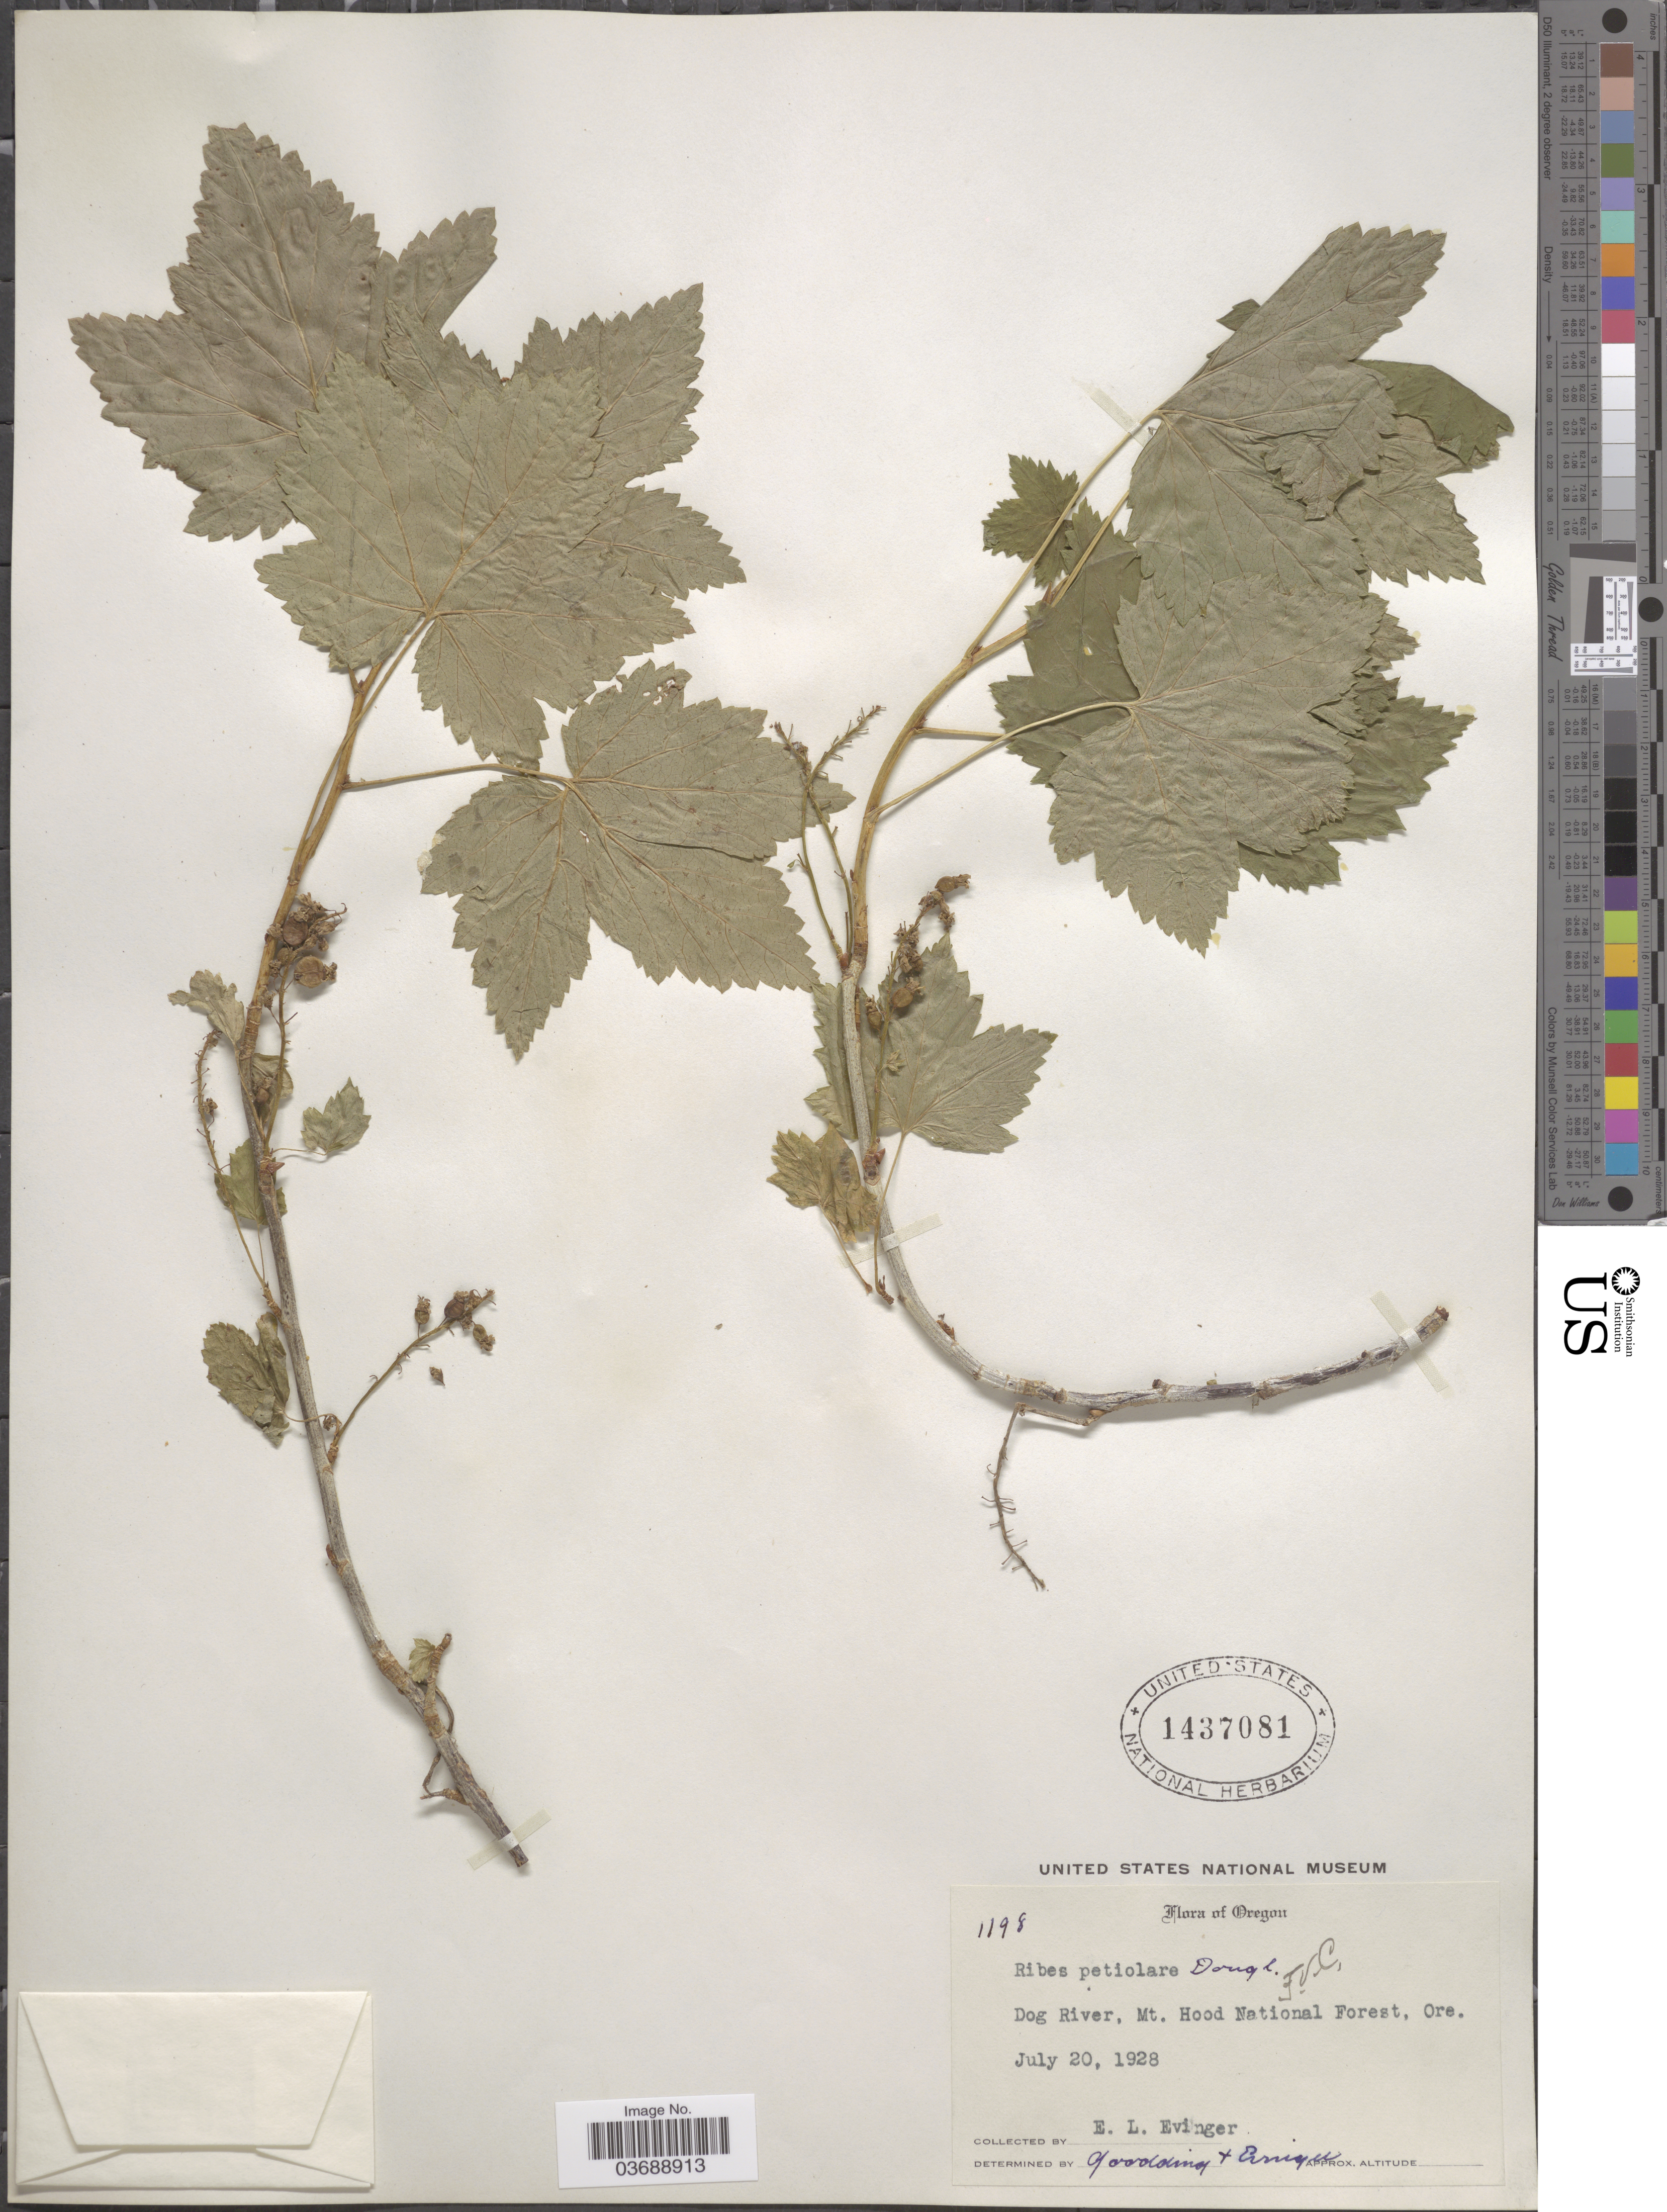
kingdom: Plantae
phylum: Tracheophyta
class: Magnoliopsida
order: Saxifragales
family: Grossulariaceae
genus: Ribes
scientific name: Ribes petiolare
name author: Douglas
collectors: E. Evinger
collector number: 1198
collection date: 1928-07-20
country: United States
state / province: Oregon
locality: Dog River, Mt. Hood National Forest.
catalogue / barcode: US 1437081